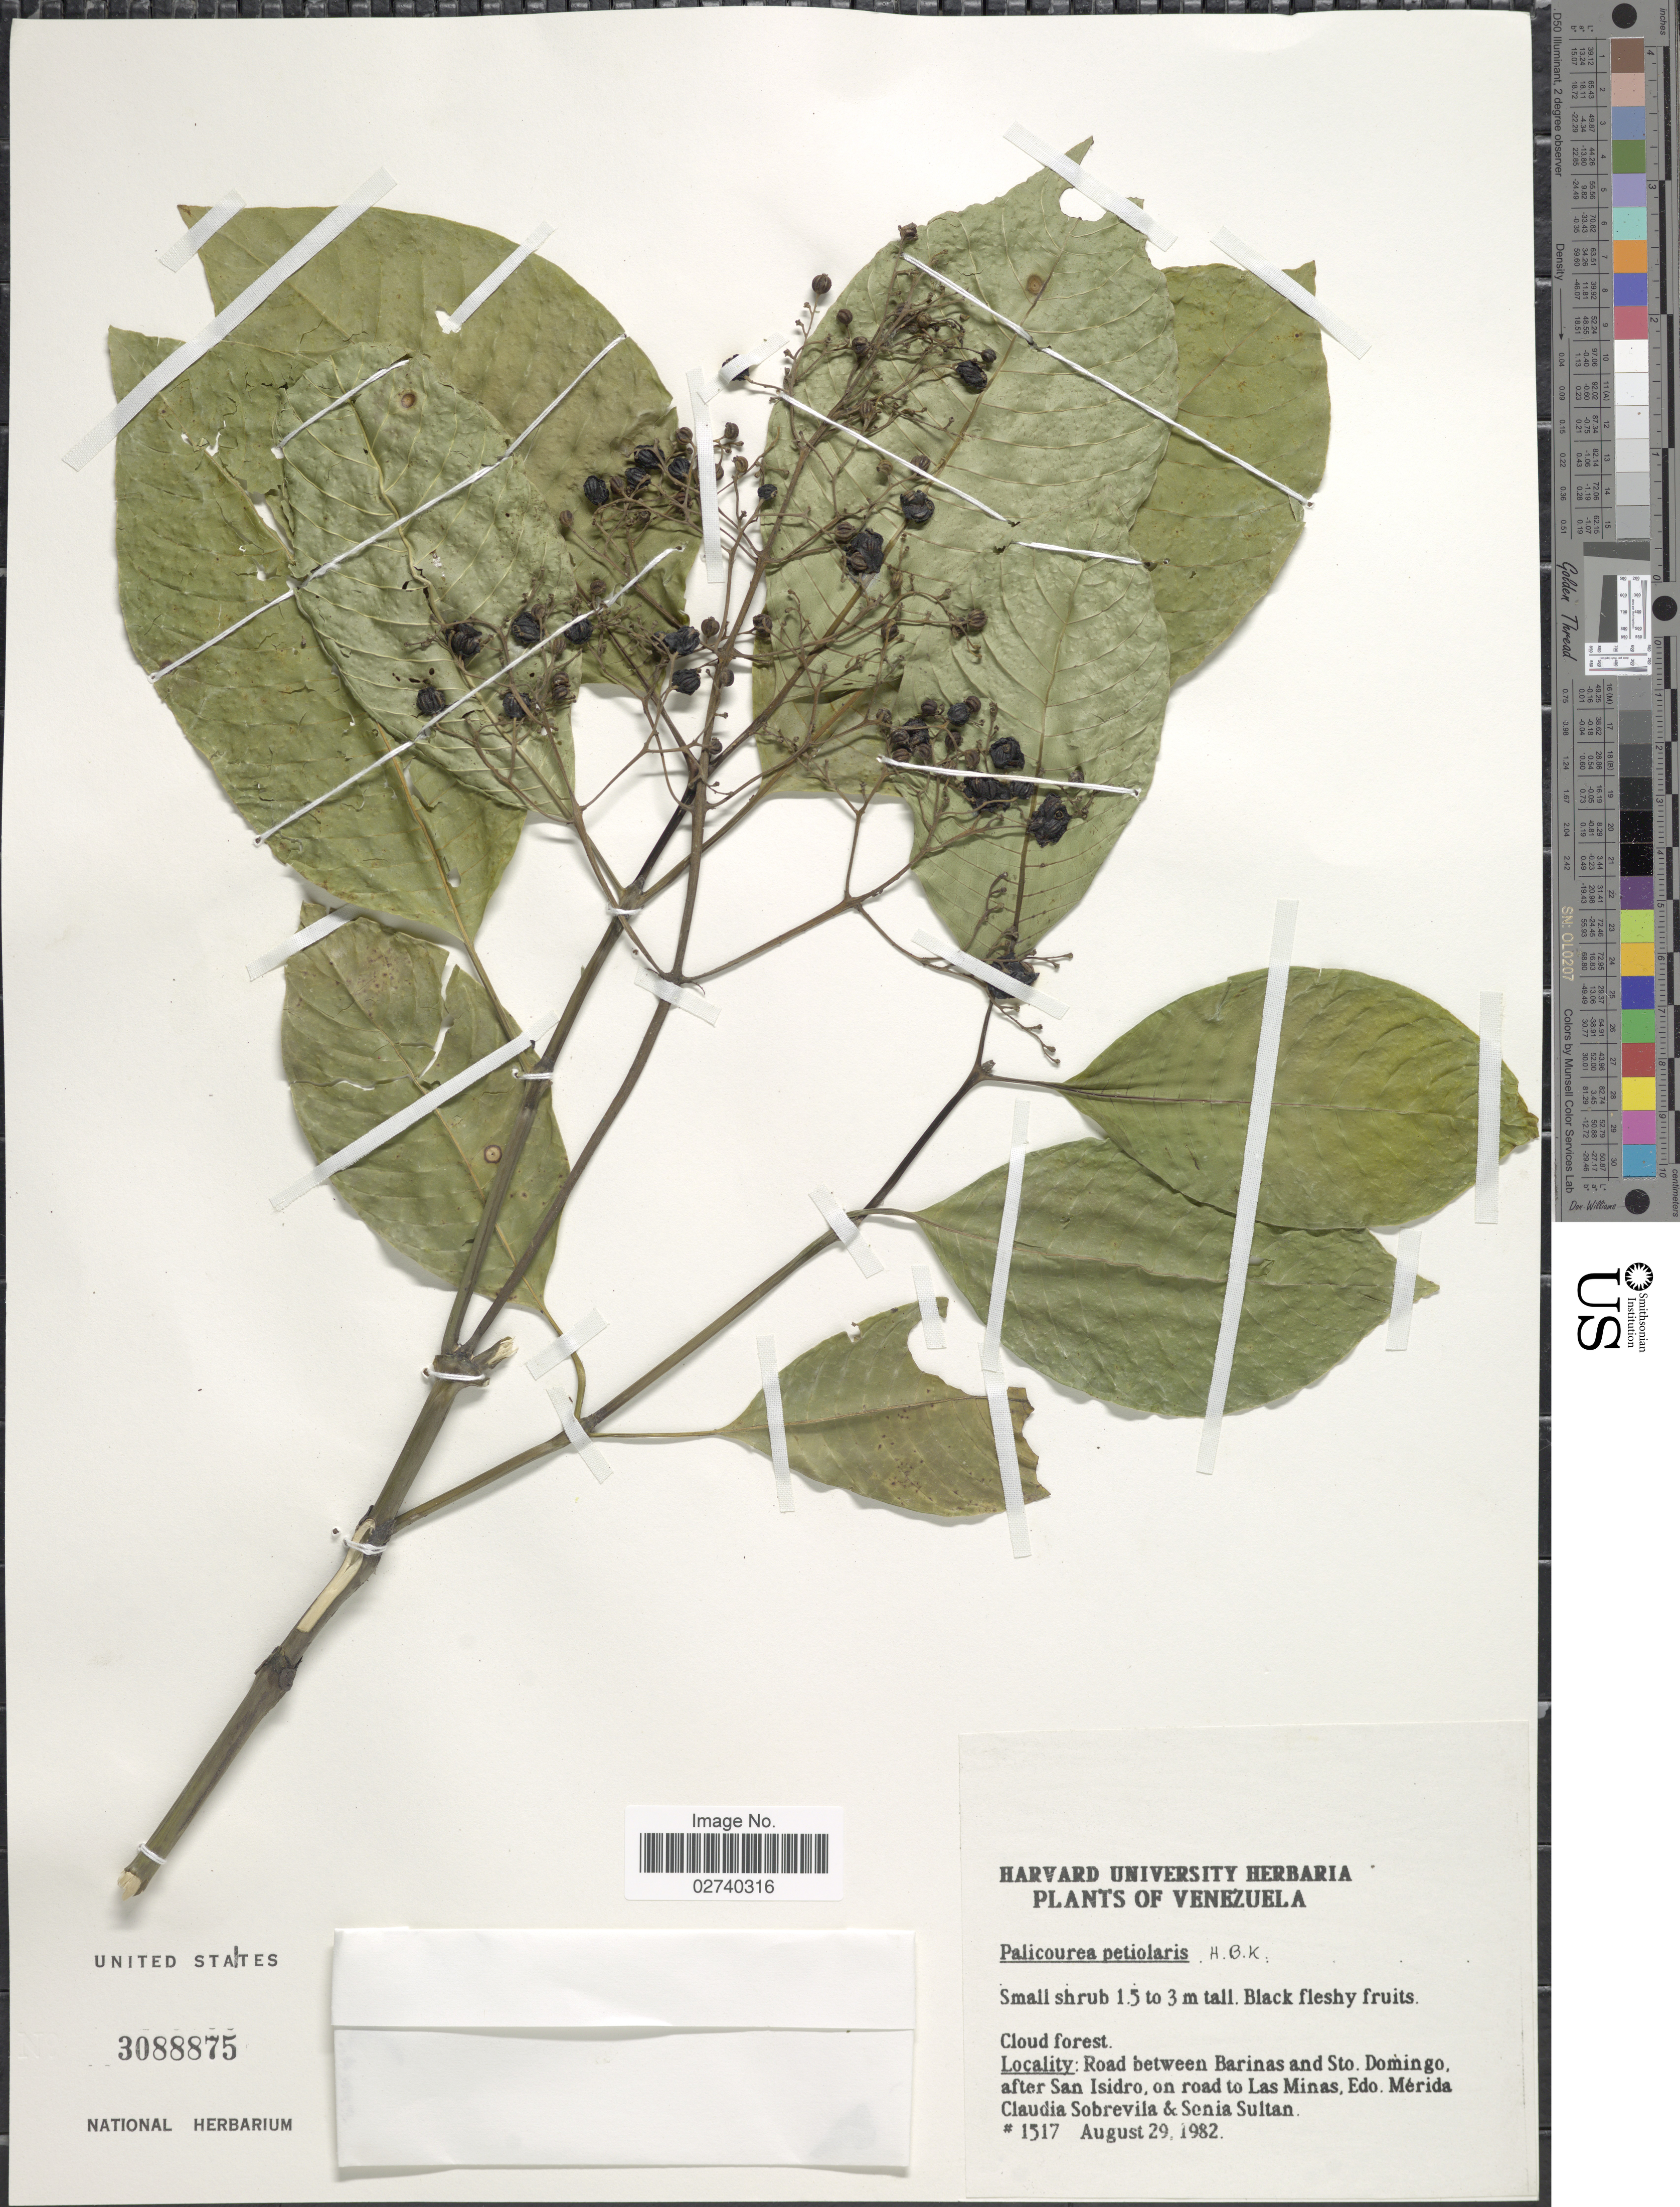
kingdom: Plantae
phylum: Tracheophyta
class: Magnoliopsida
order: Gentianales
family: Rubiaceae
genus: Palicourea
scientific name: Palicourea petiolaris Kunth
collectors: C. Sobrevila & S. Sultan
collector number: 1517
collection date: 1982-08-29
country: Venezuela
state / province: Mérida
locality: Road between Barinas and Sto. Domingo, after San Isidro, on road to Las Minas.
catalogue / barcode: US 3088875